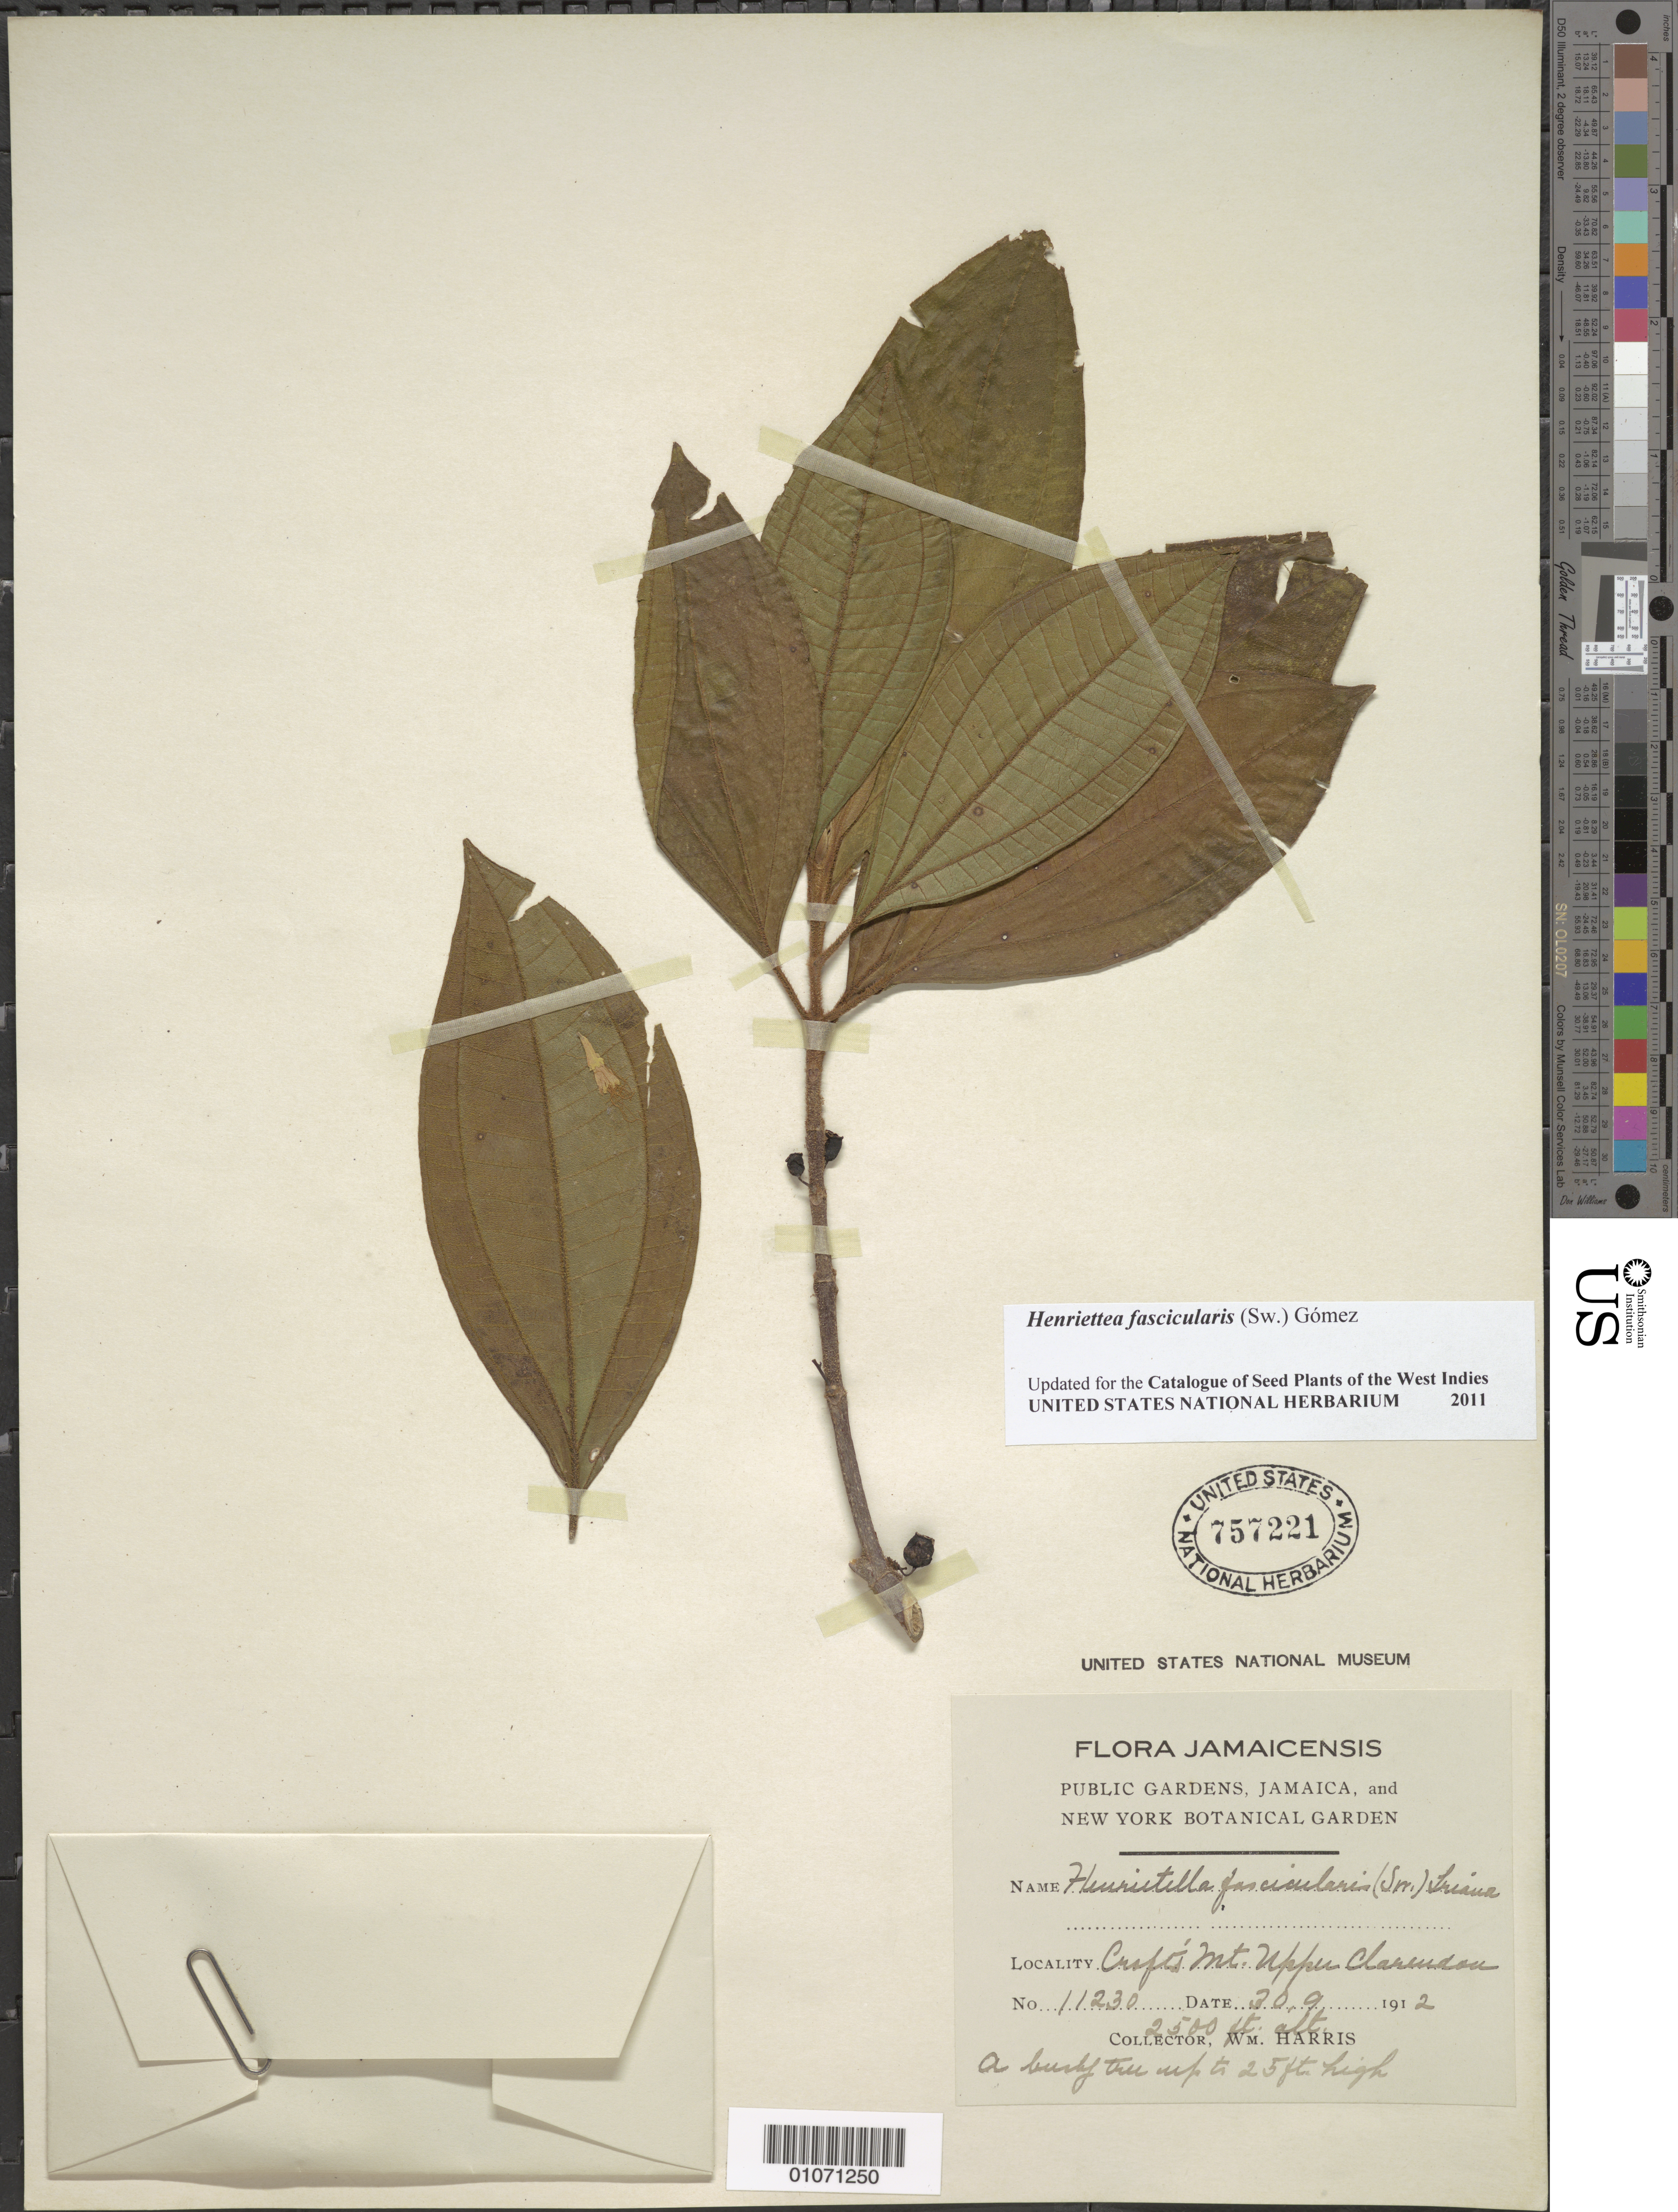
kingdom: Plantae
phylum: Tracheophyta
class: Magnoliopsida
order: Myrtales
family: Melastomataceae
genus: Henriettea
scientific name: Henriettea fascicularis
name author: (Sw.) M. Gómez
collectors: W. Harris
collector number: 11230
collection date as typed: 30 Sep 1912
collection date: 1912-09-30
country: Jamaica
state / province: Clarendon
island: Jamaica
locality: Corft's Mt.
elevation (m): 762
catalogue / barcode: US 757221